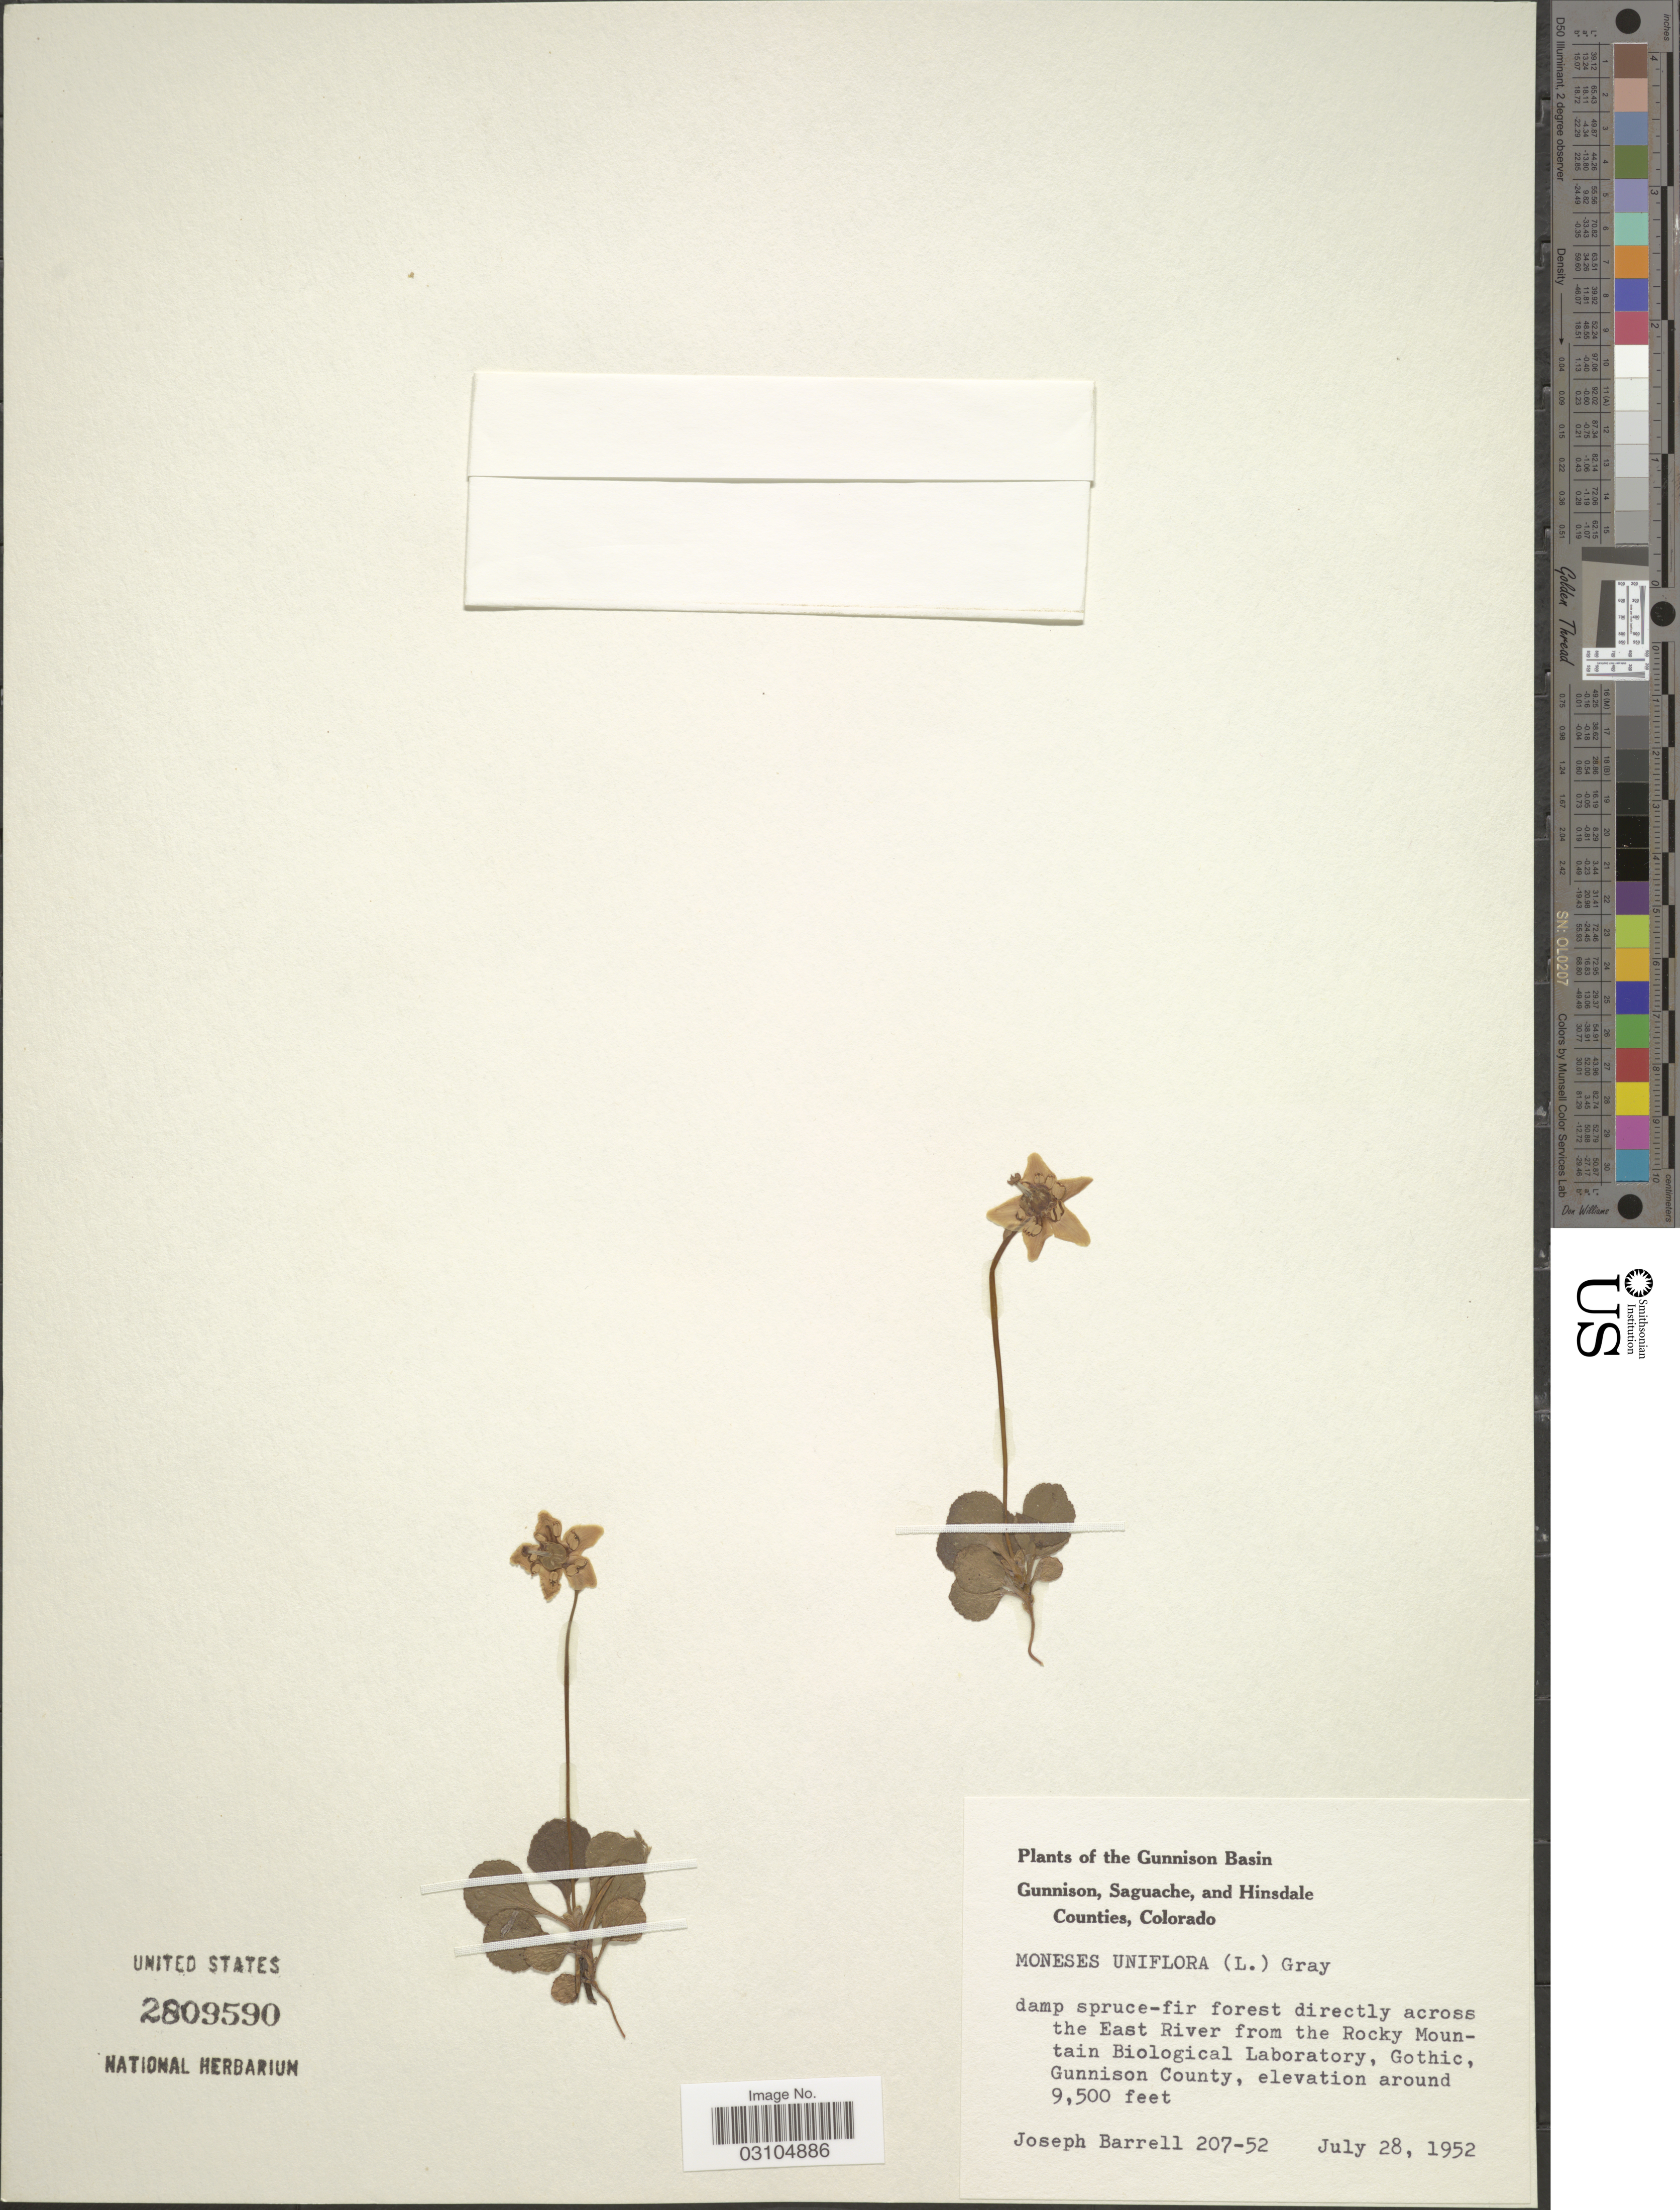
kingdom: Plantae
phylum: Tracheophyta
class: Magnoliopsida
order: Ericales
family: Ericaceae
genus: Moneses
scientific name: Moneses uniflora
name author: (L.) A. Gray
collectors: J. Barrell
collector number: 207-52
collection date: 1952-07-28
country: United States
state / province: Colorado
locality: The Gunnison Basin, Gunnison, Saguache, and Hinsdale Counties, directly across the East River from the Rocky Mountain Biological Laboratory, Gothic, Gunnison County.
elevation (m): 2896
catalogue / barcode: US 2809590